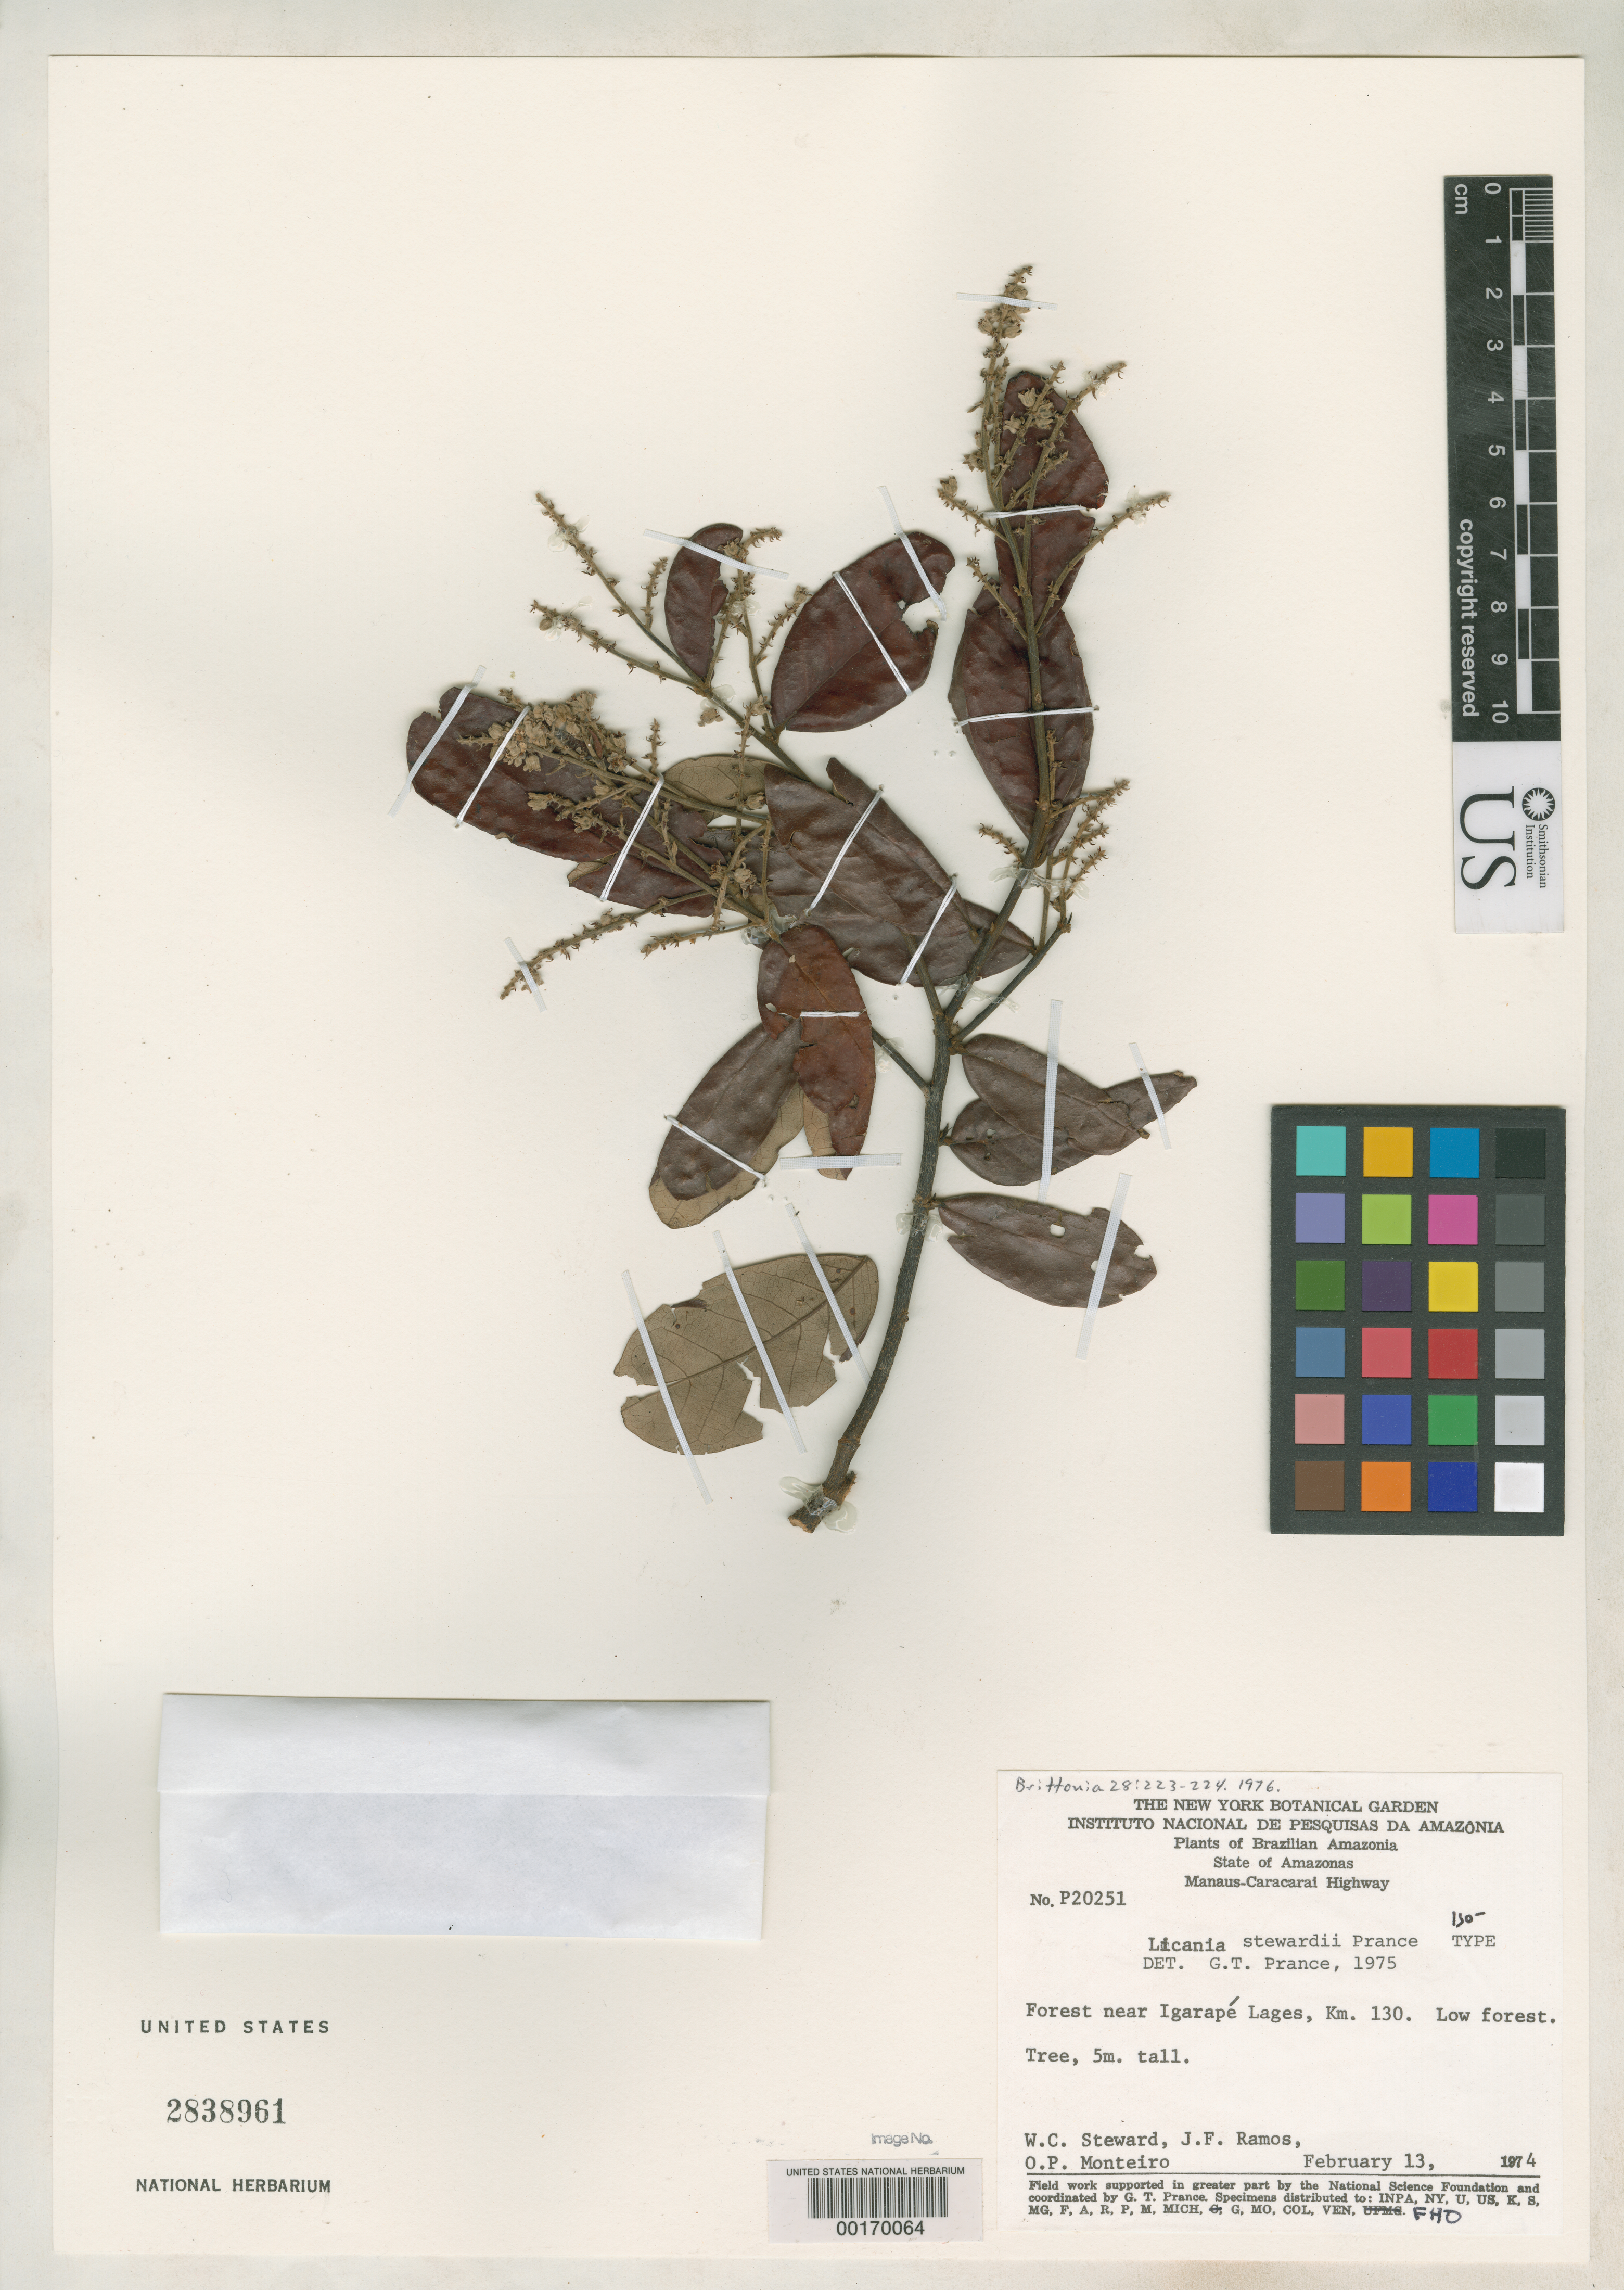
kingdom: Plantae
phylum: Tracheophyta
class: Magnoliopsida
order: Malpighiales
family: Chrysobalanaceae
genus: Licania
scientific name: Licania stewardii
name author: Prance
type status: Isotype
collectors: W. C. Steward, J. F. Ramos & O. P. Monteiro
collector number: P 20251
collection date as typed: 13 Feb 1974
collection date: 1974-02-13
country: Brazil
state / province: Amazonas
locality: Manaus-Caracarai Highway, forest near Igarape Lages, km 130.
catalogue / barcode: US 2838961